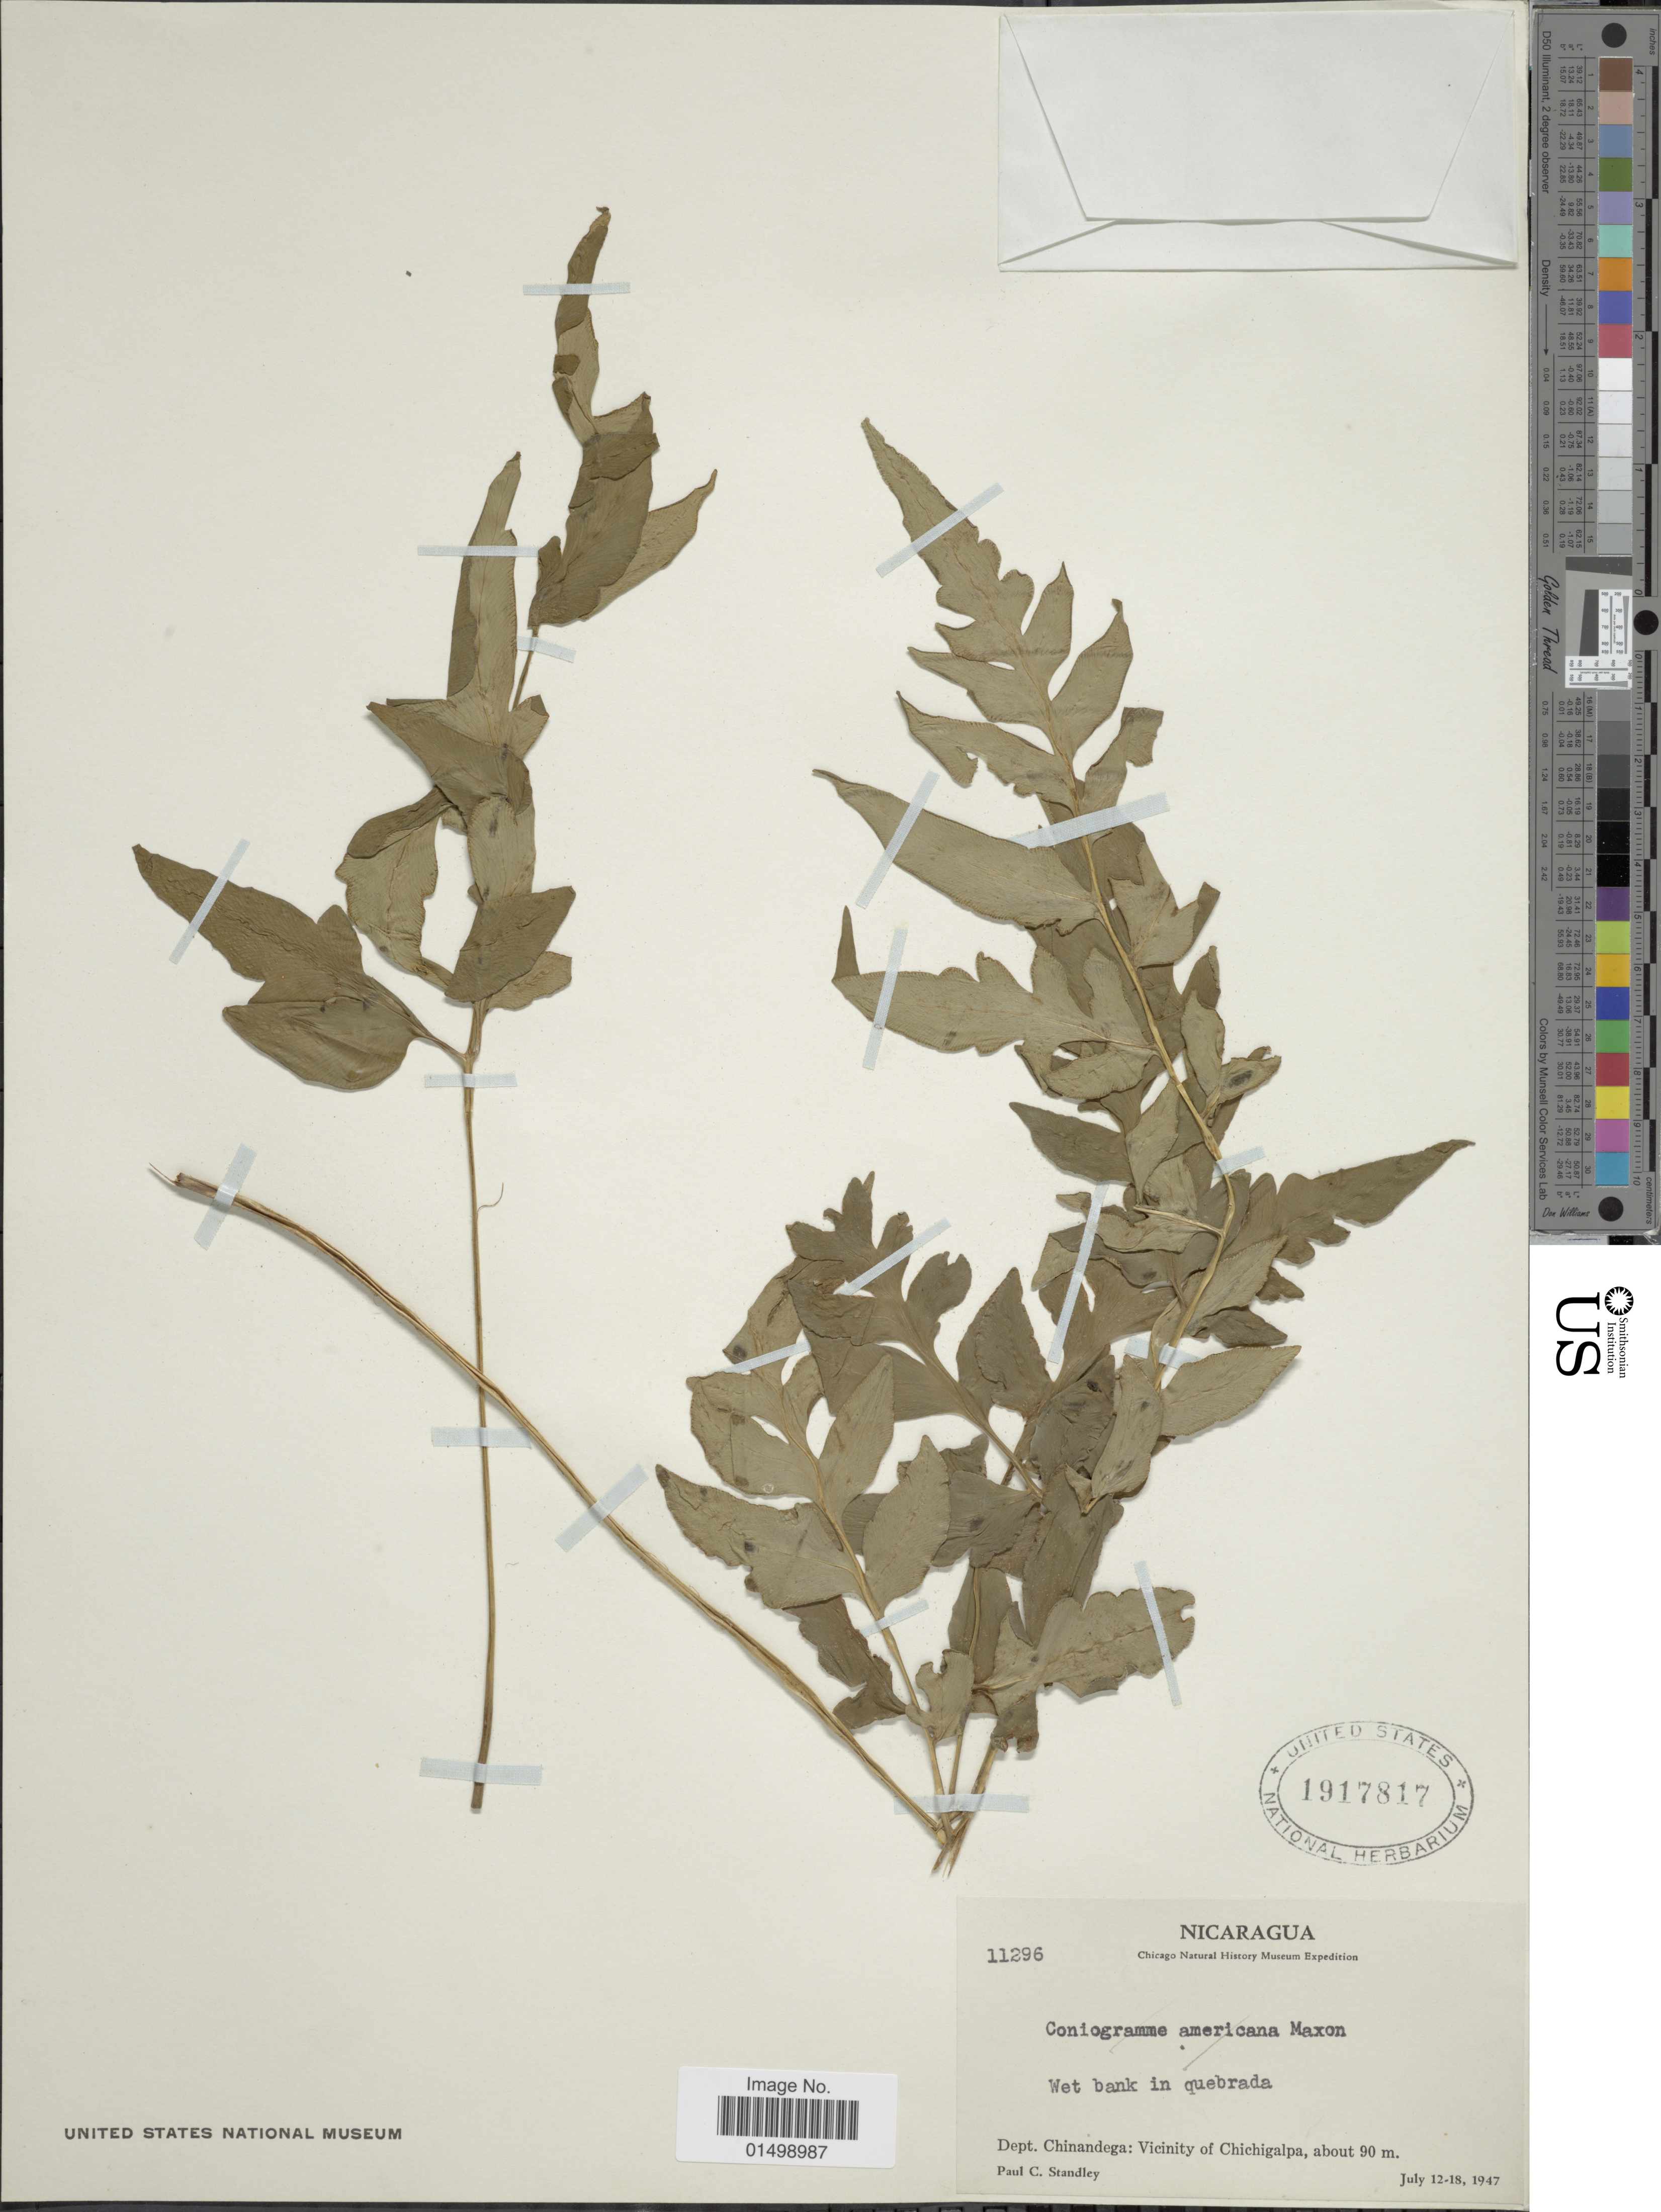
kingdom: Plantae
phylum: Tracheophyta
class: Polypodiopsida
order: Polypodiales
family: Pteridaceae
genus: Cheilanthes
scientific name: Cheilanthes sp.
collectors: P. C. Standley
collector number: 11296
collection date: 1947-07-12/1947-07-18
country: Nicaragua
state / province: Chinandega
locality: Nicaragua, Chinandega: Vicinity of Chichigalpa. wet bank in quebrada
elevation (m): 90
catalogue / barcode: US 1917817